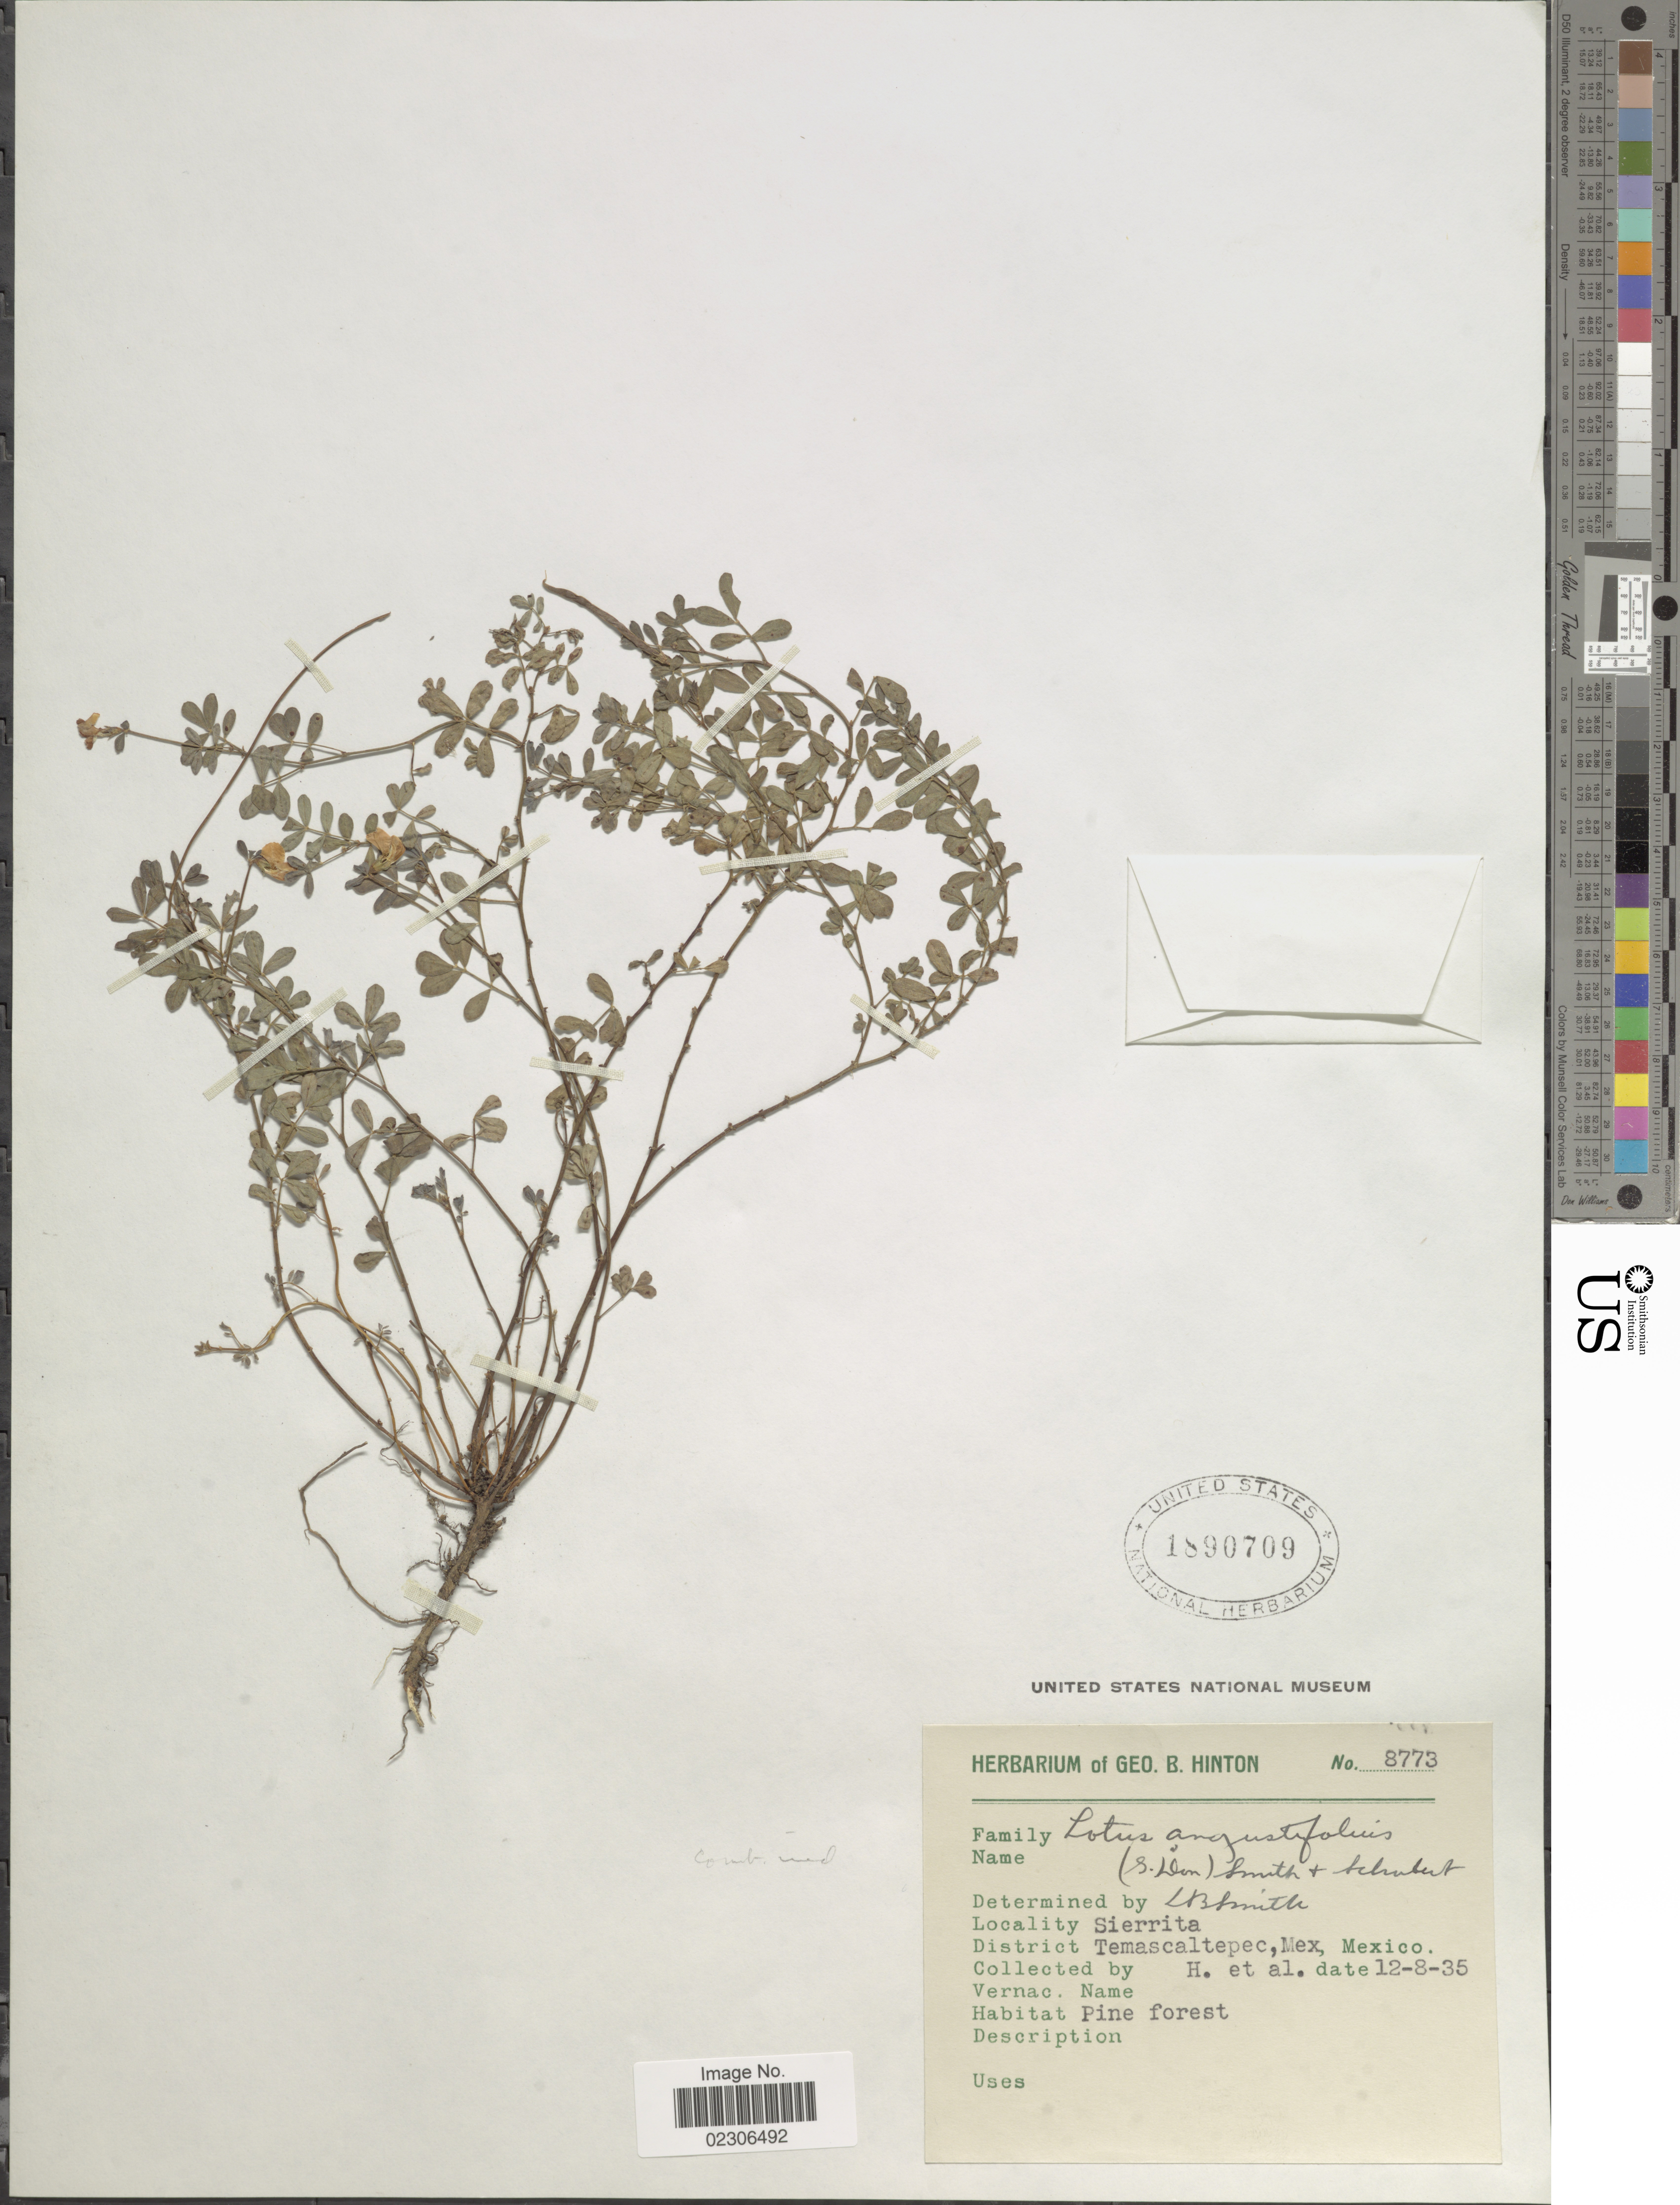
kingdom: Plantae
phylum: Tracheophyta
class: Magnoliopsida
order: Fabales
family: Fabaceae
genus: Lotus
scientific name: Lotus angustifolius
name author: Gouan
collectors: G. B. Hinton & et al.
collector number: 8773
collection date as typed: Transcribed d/m/y: 12/8/35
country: Mexico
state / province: México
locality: Sierrita, Temascaltepec, Mexico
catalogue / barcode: US 1890709